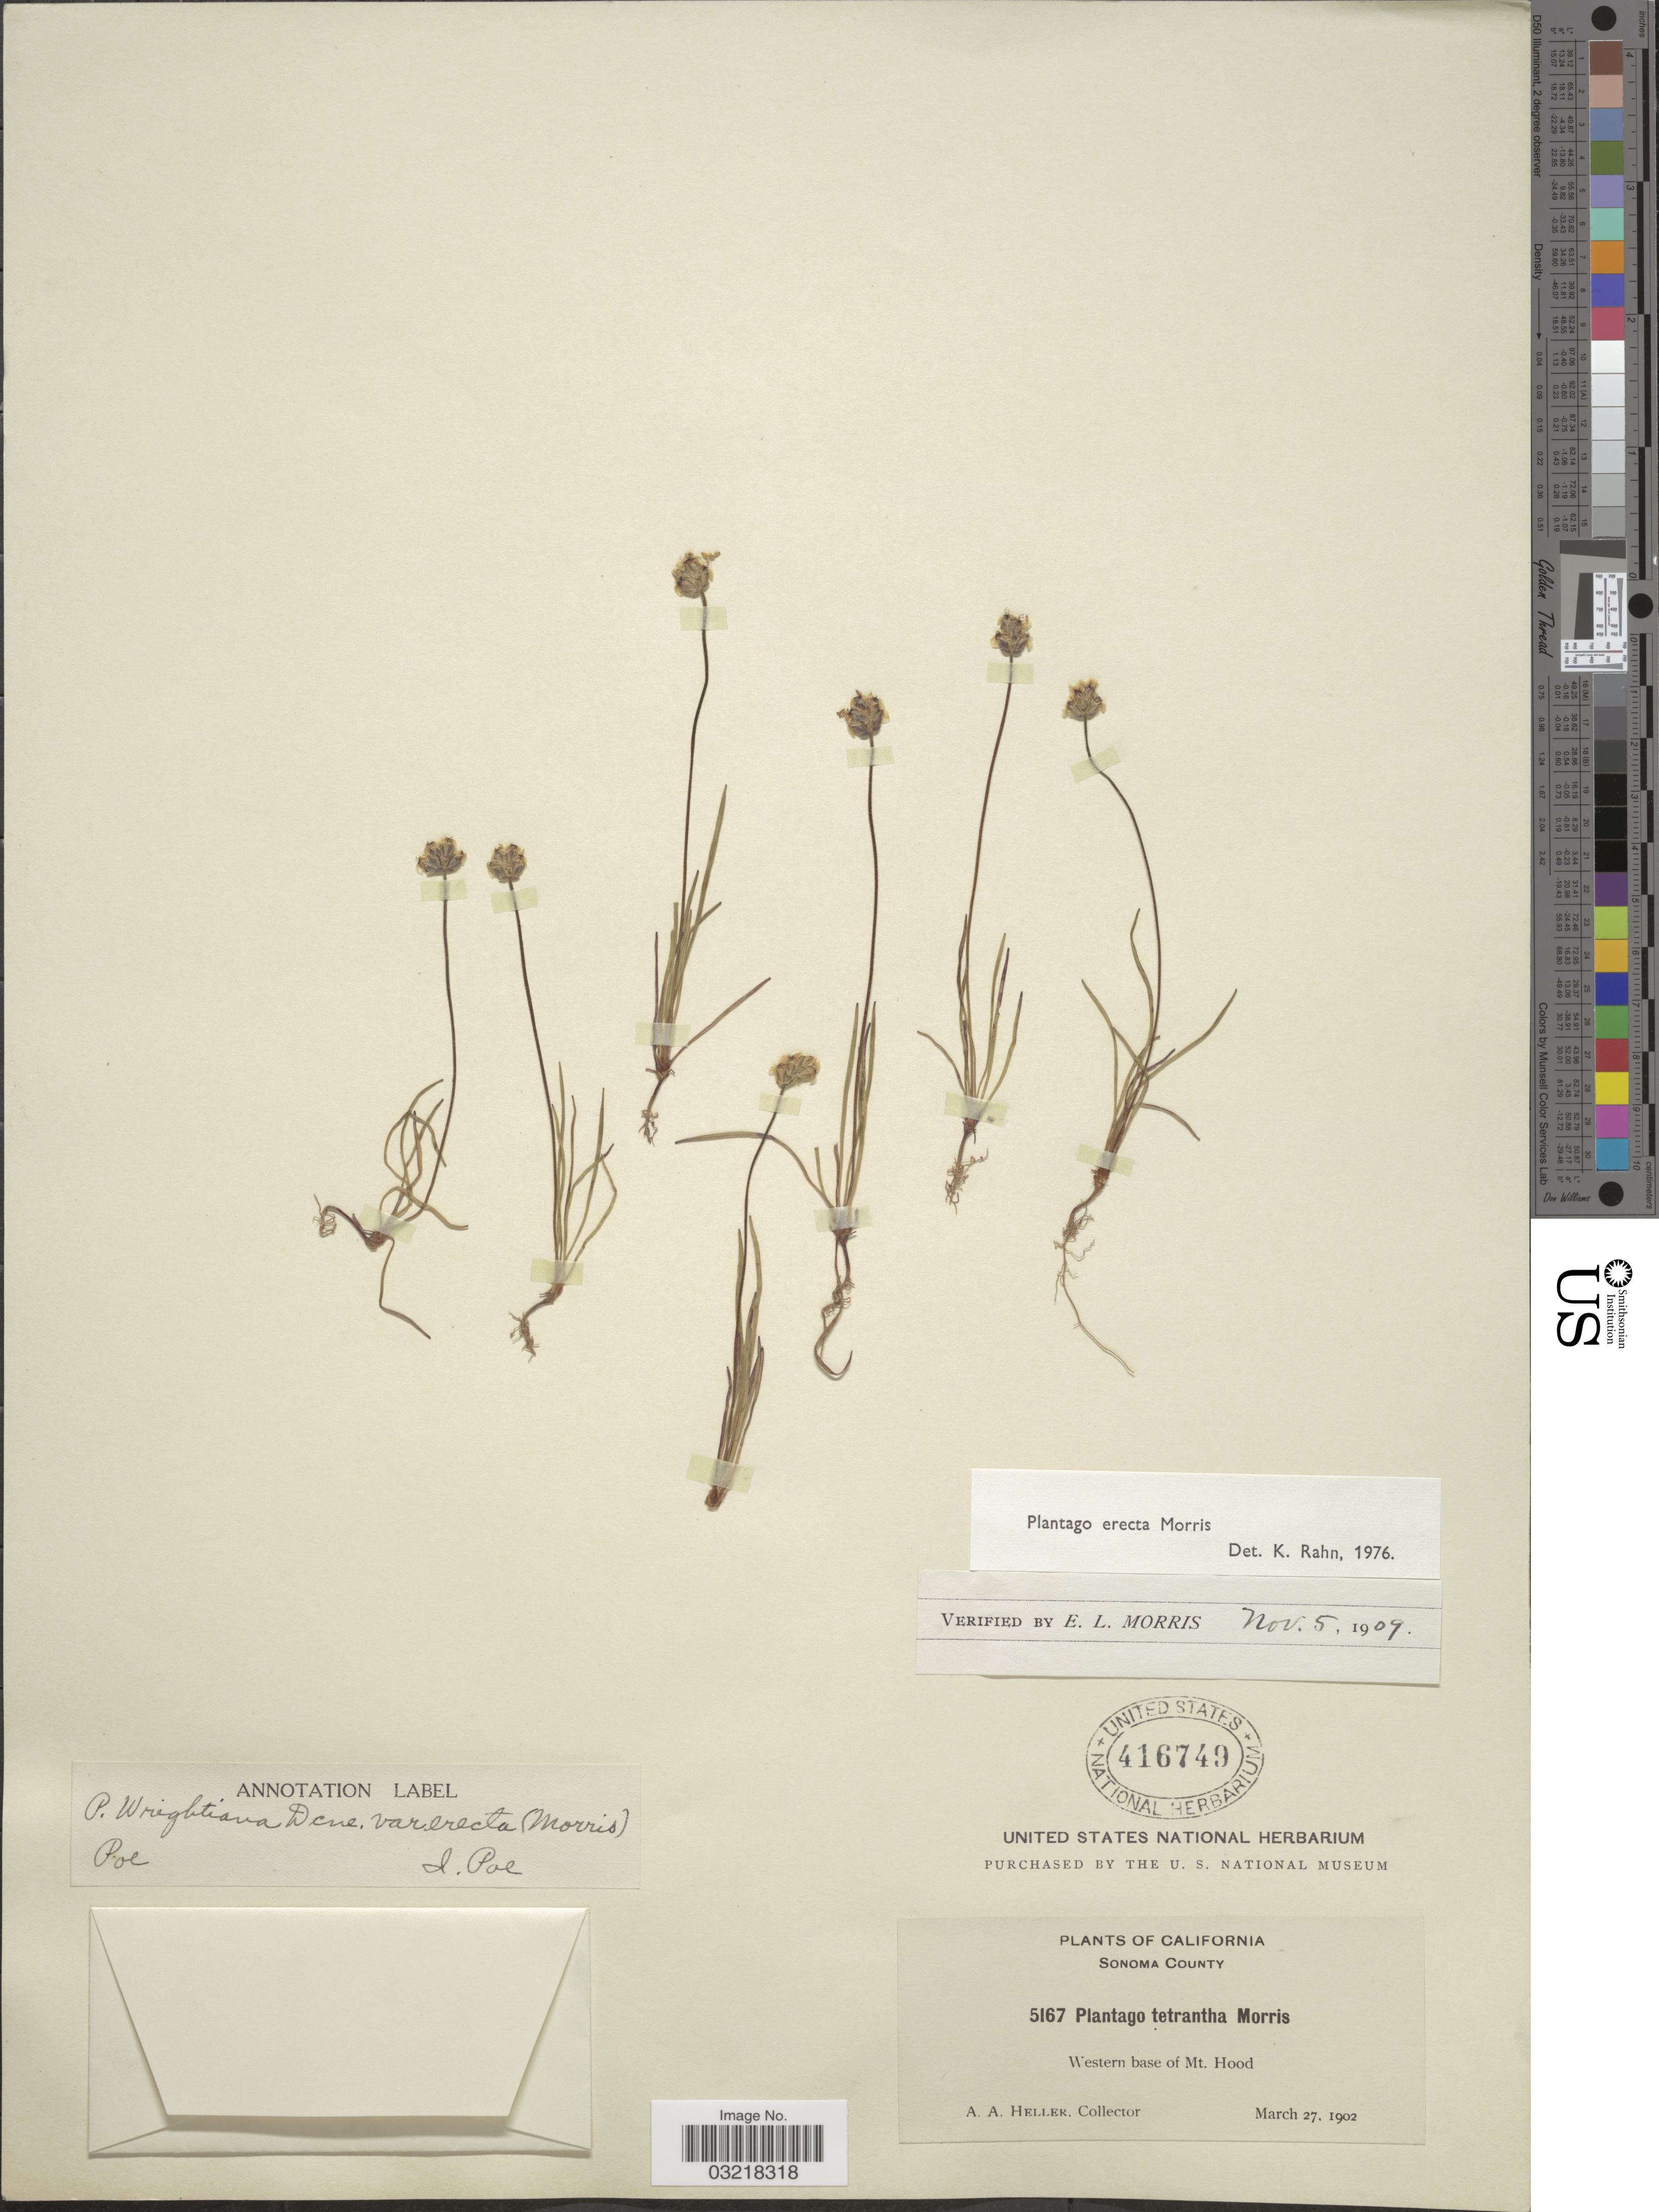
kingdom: Plantae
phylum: Tracheophyta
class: Magnoliopsida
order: Lamiales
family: Plantaginaceae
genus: Plantago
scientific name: Plantago erecta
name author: Morris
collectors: A. A. Heller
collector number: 5167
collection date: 1902-03-27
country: United States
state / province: California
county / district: Sonoma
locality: Sonoma County. Western base of Mt. Hood.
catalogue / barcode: US 416749